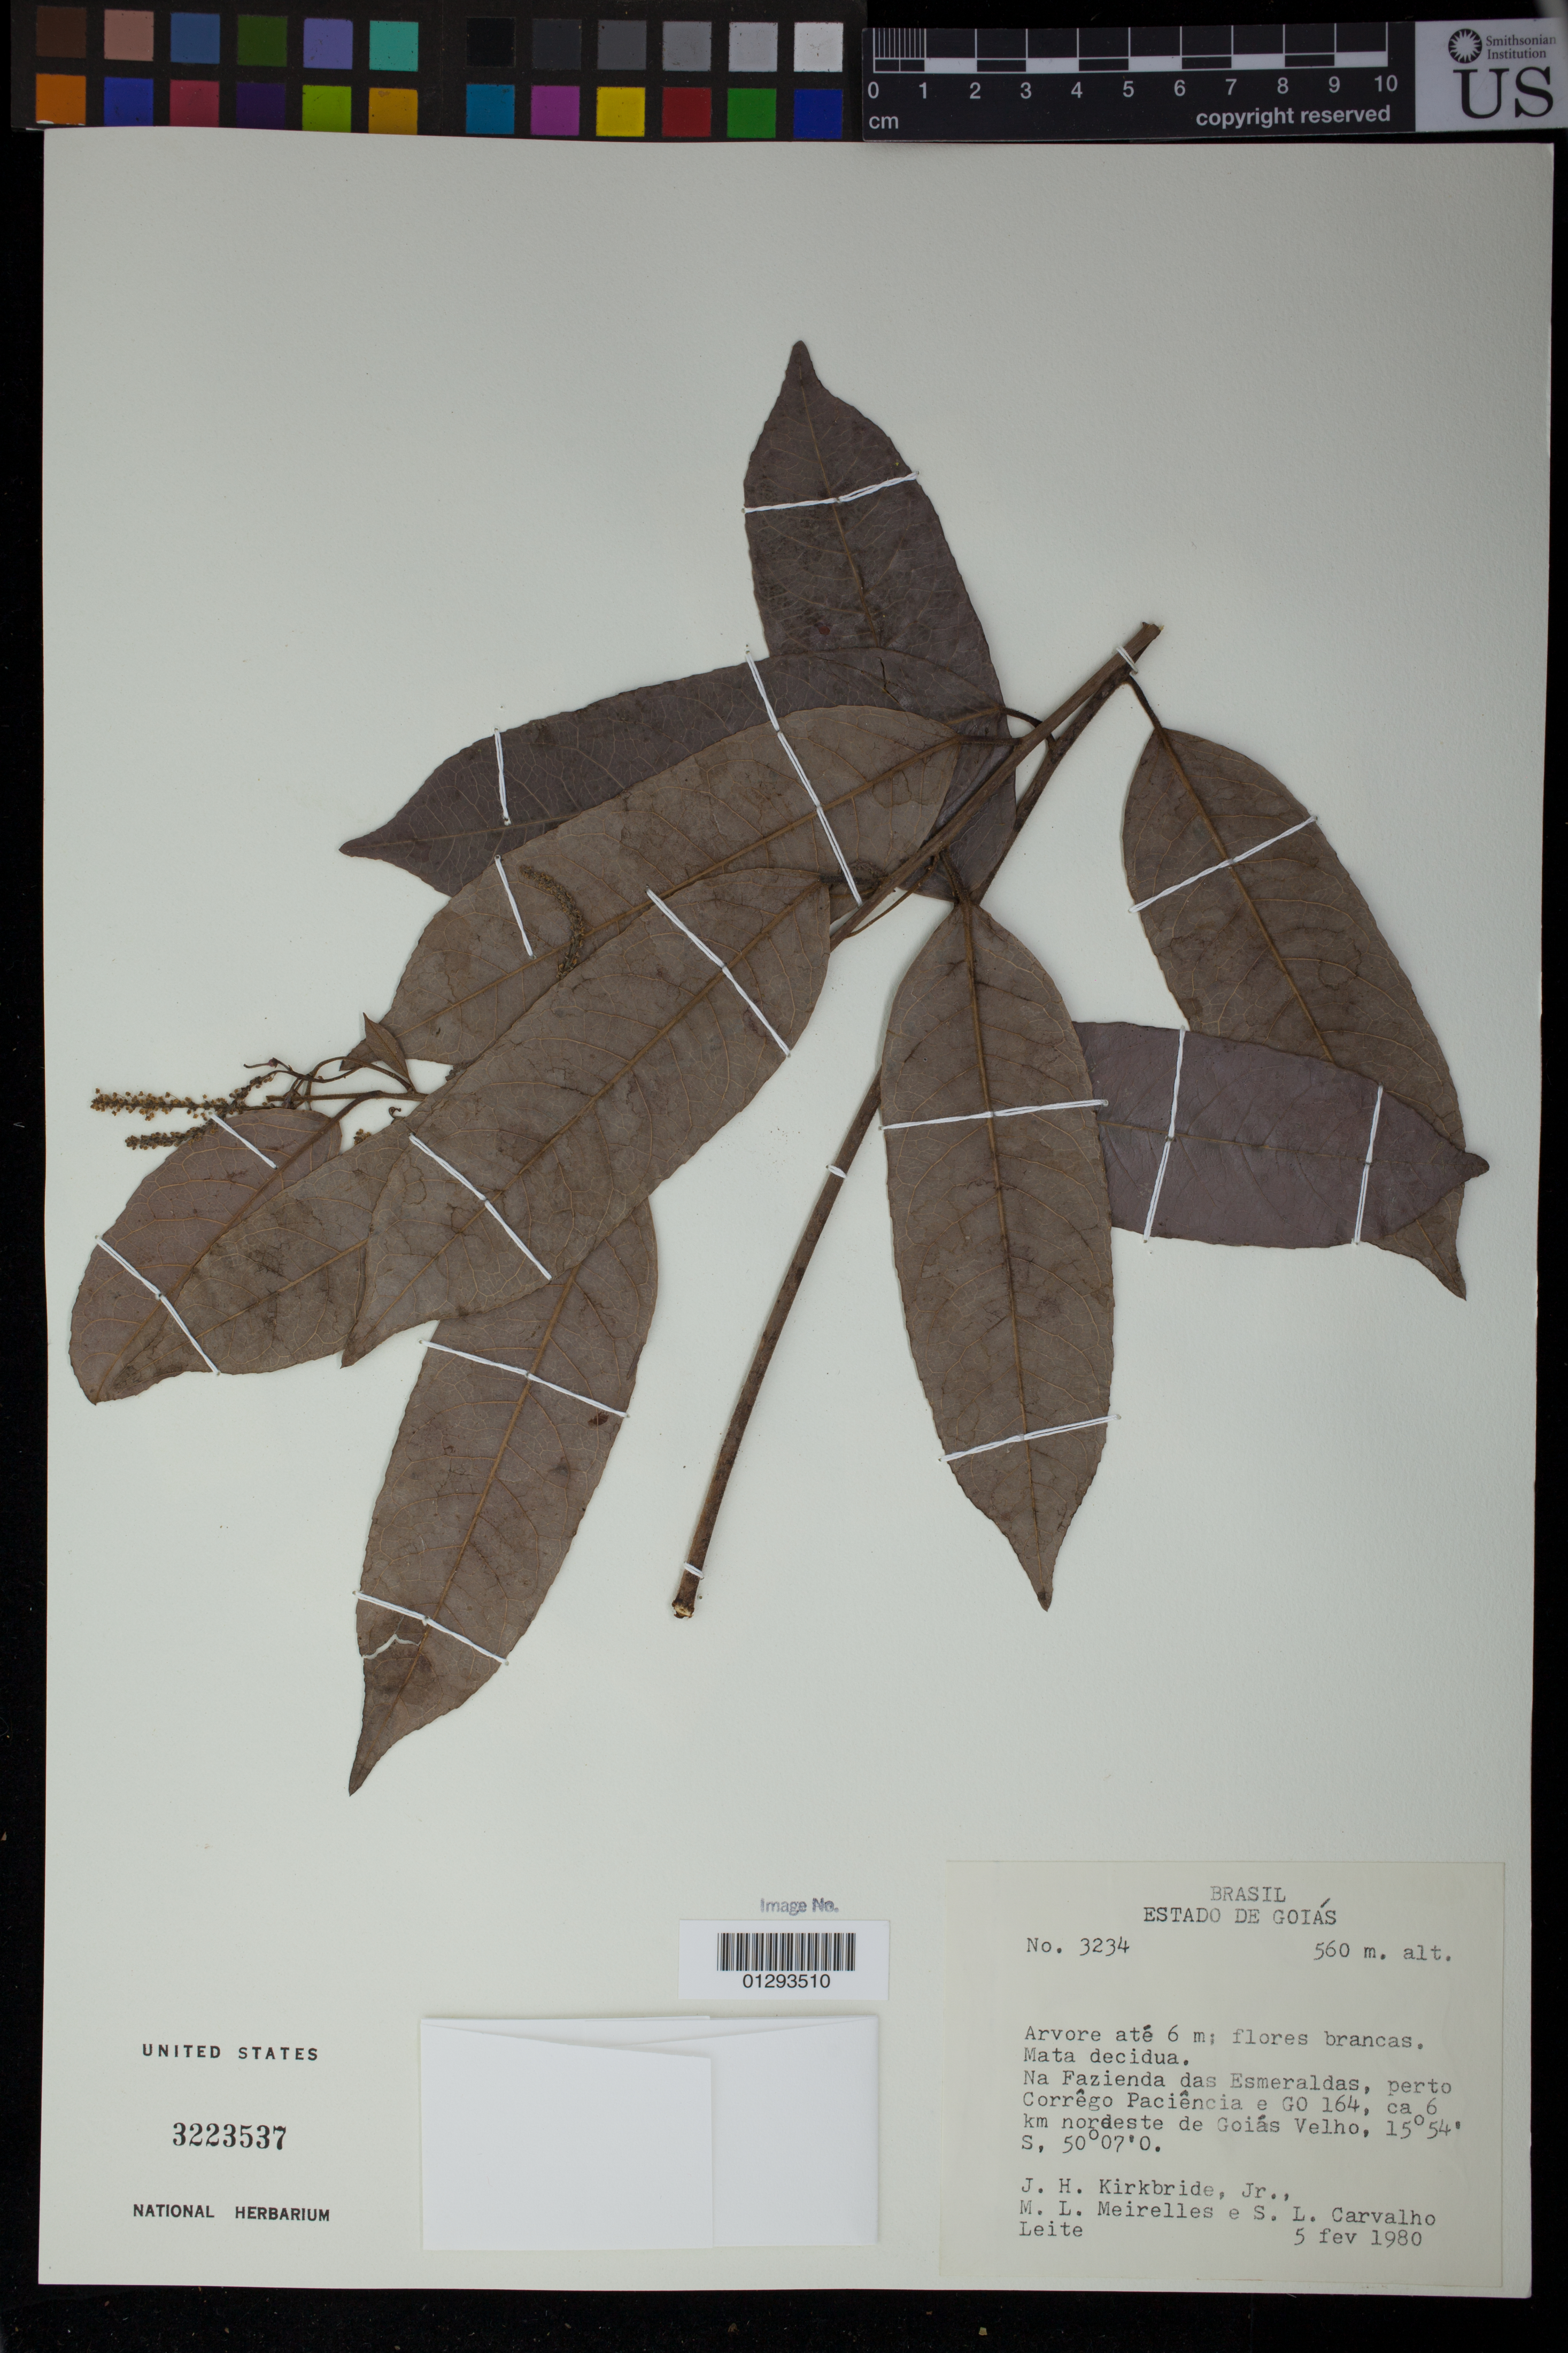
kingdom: Plantae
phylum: Tracheophyta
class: Magnoliopsida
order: Malpighiales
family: Euphorbiaceae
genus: Mabea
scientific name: Mabea sp.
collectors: J. H. Kirkbride, M. L. Meirelles & S. L. Carvalho Leite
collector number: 3234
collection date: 1980-02-05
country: Brazil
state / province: Goiás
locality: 6 km northeast of Goias Velho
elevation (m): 560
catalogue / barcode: US 3223537